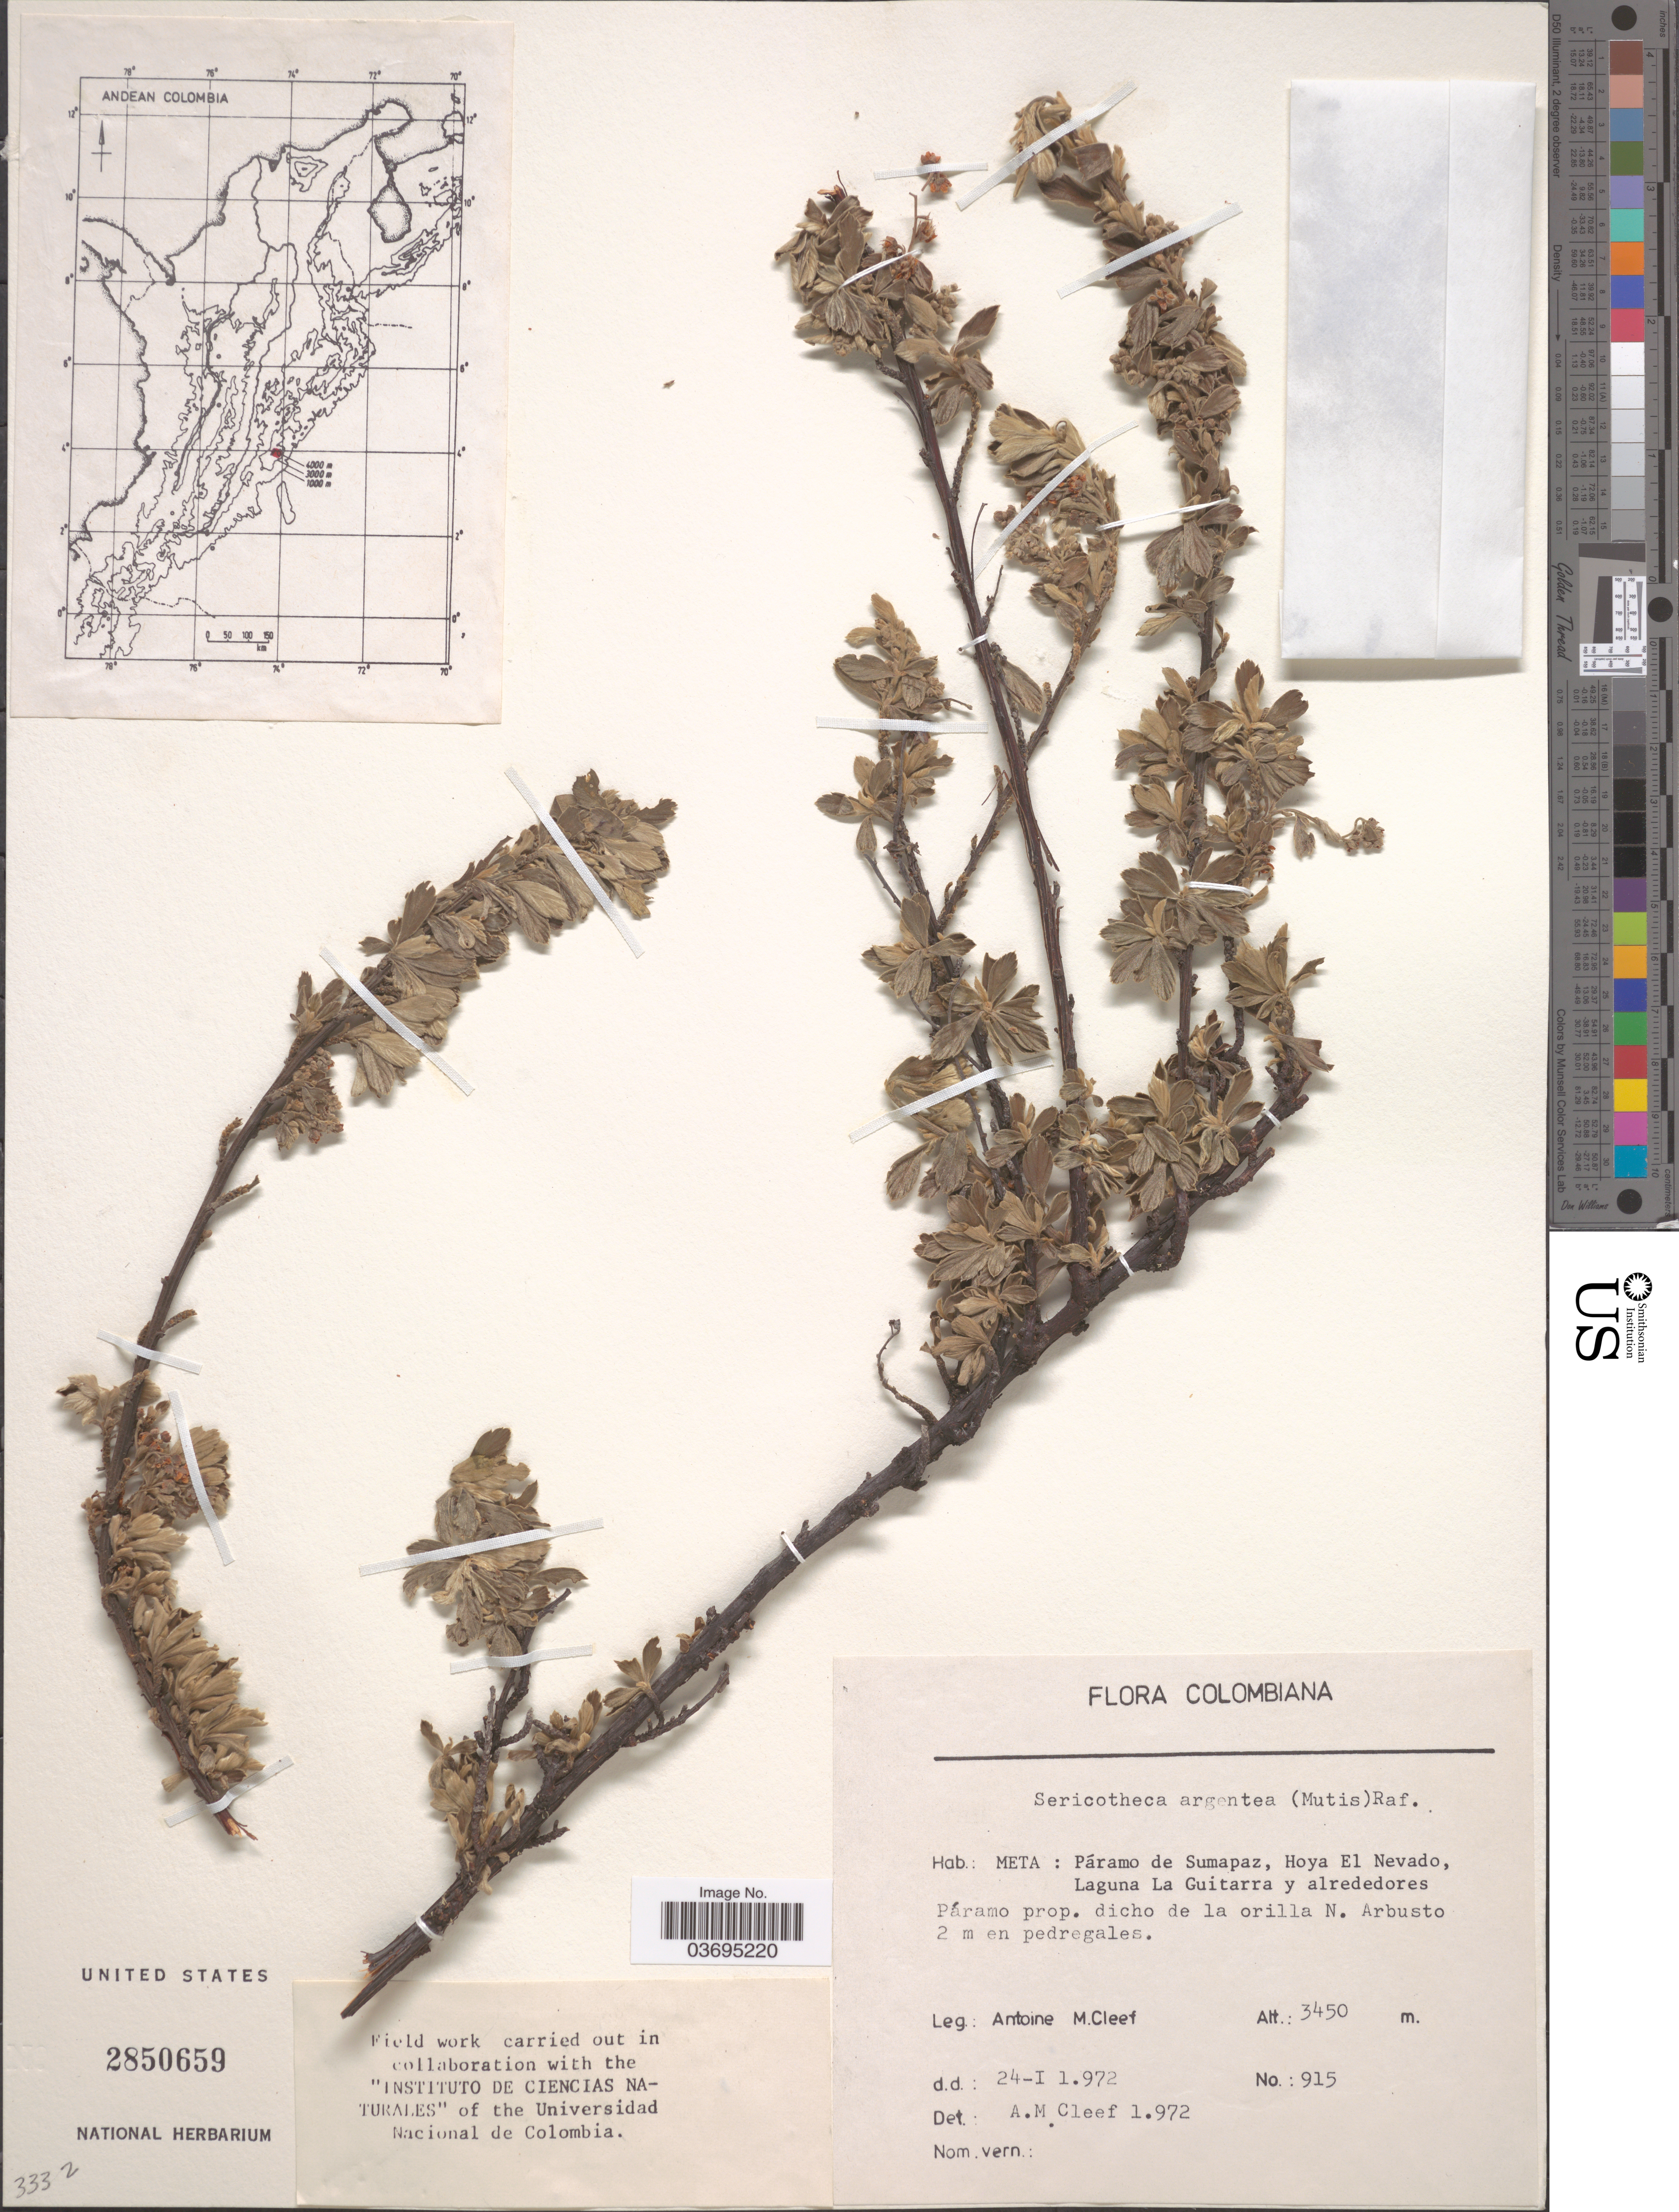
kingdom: Plantae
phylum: Tracheophyta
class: Magnoliopsida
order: Rosales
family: Rosaceae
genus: Holodiscus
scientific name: Holodiscus argenteus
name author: (L. f.) Maxim.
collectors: A. M. Cleef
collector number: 915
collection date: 1972-01-24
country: Colombia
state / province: Meta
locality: Páramo de Sumapaz, Hoya El Nevado, Laguna La Guitarra y alrededores.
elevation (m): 3450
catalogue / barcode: US 2850659